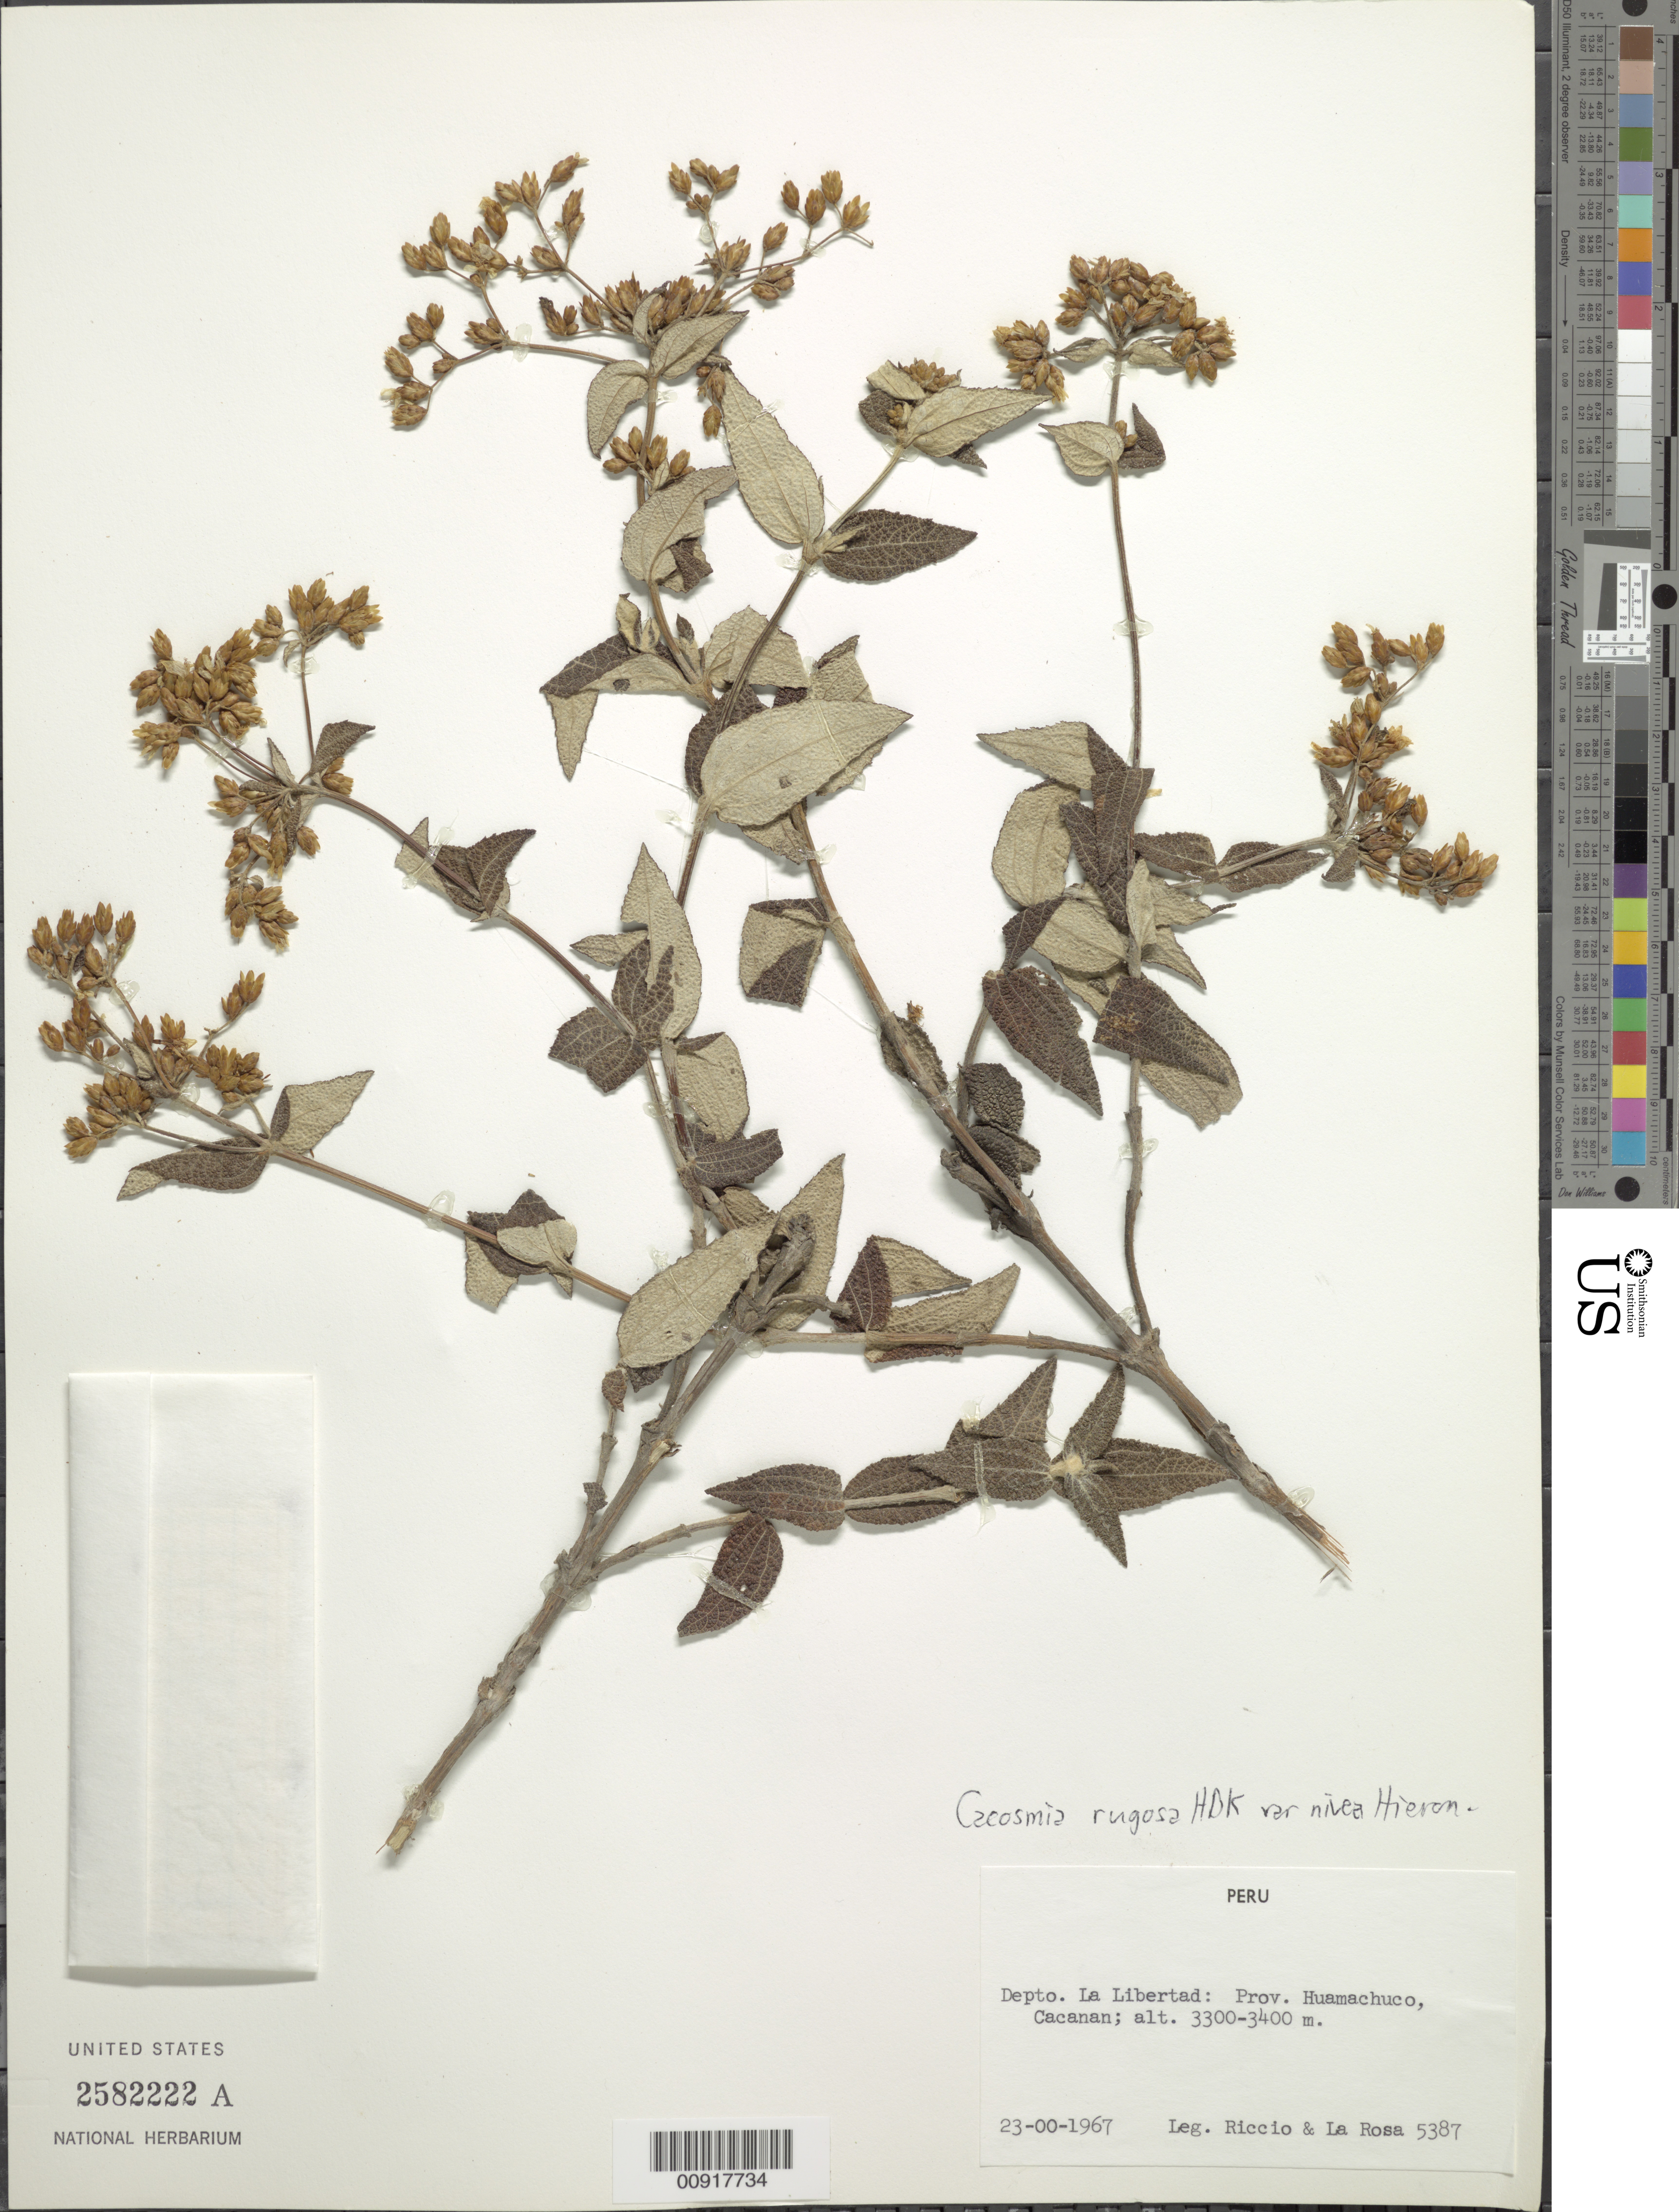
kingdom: Plantae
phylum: Tracheophyta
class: Magnoliopsida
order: Asterales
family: Asteraceae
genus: Cacosmia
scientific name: Cacosmia rugosa var. nivea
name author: Hieron.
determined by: Robinson, Harold E., (US)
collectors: F. Riccio & L. de la Rosa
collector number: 5387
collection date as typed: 1967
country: Peru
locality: Prov. Huamachuco, Dpto. La Libertac, Cacañan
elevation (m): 3300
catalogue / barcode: US 2582222A